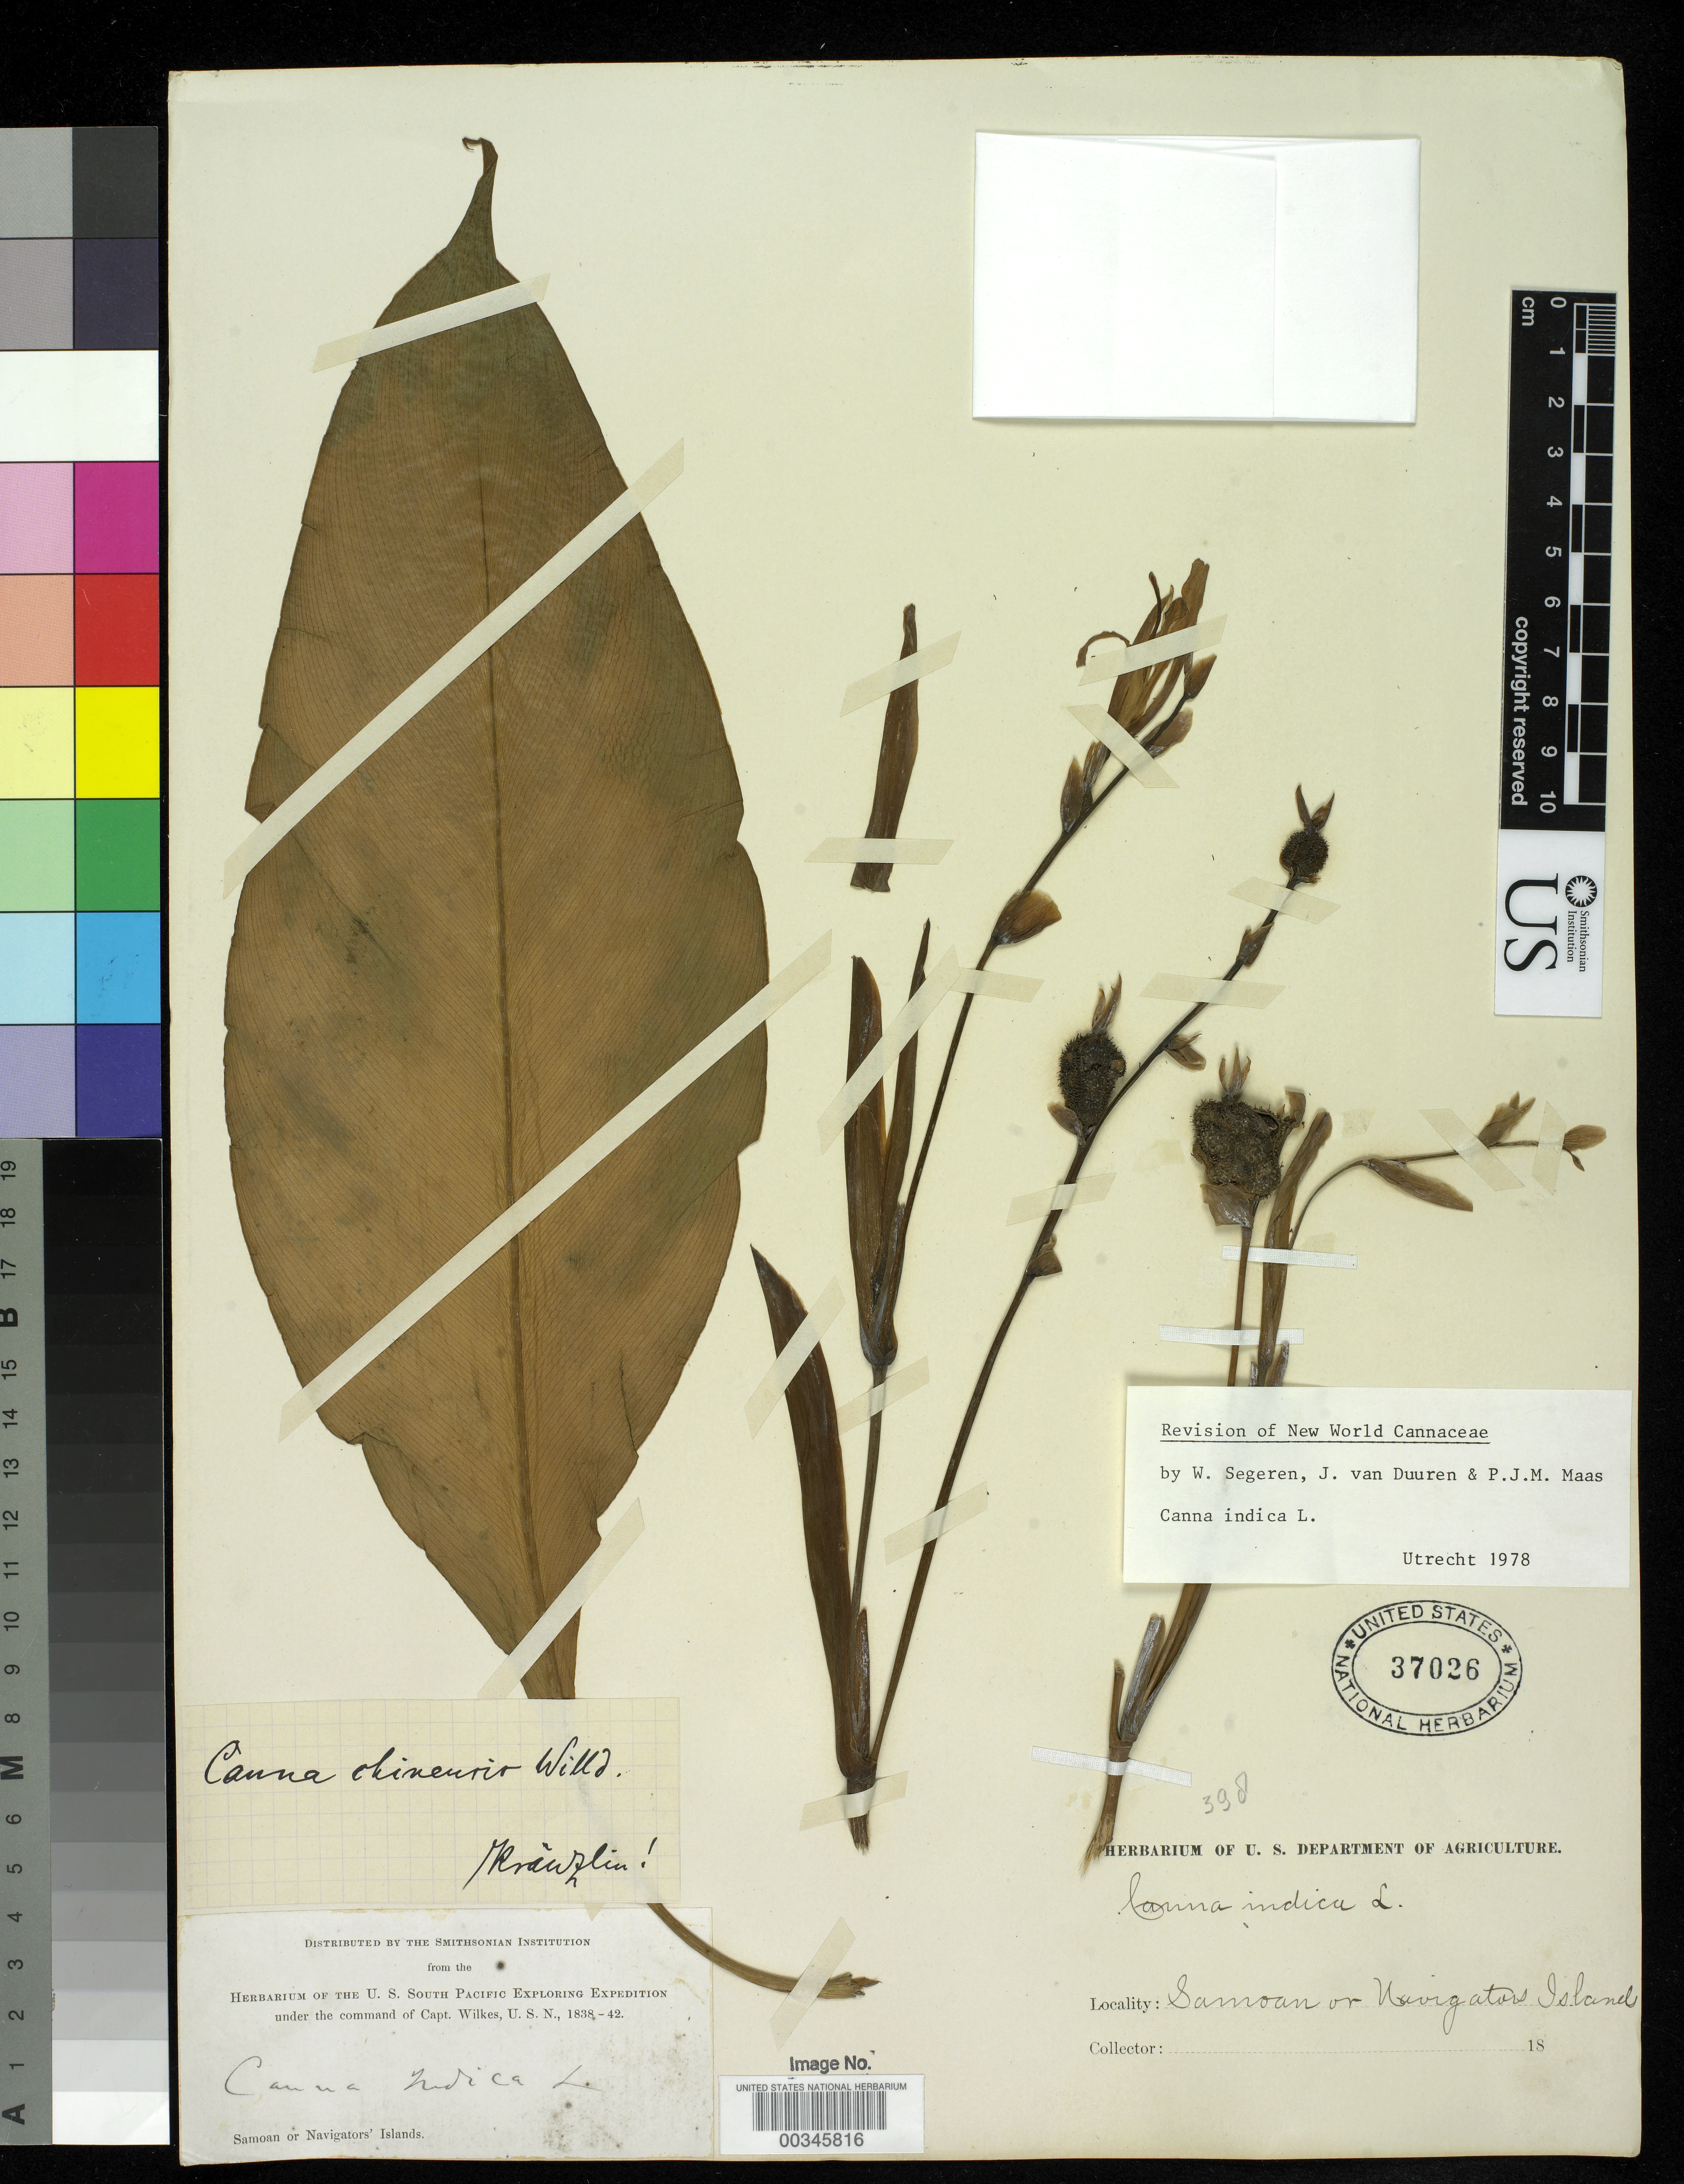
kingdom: Plantae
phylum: Tracheophyta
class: Liliopsida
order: Zingiberales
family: Cannaceae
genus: Canna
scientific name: Canna indica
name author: L.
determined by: Segeren, W.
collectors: Wilkes Explor. Exped.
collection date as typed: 1838 to -- --- 1842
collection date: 1838/1842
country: American Samoa / Samoa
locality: Samoan or navigators islands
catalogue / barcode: US 37026